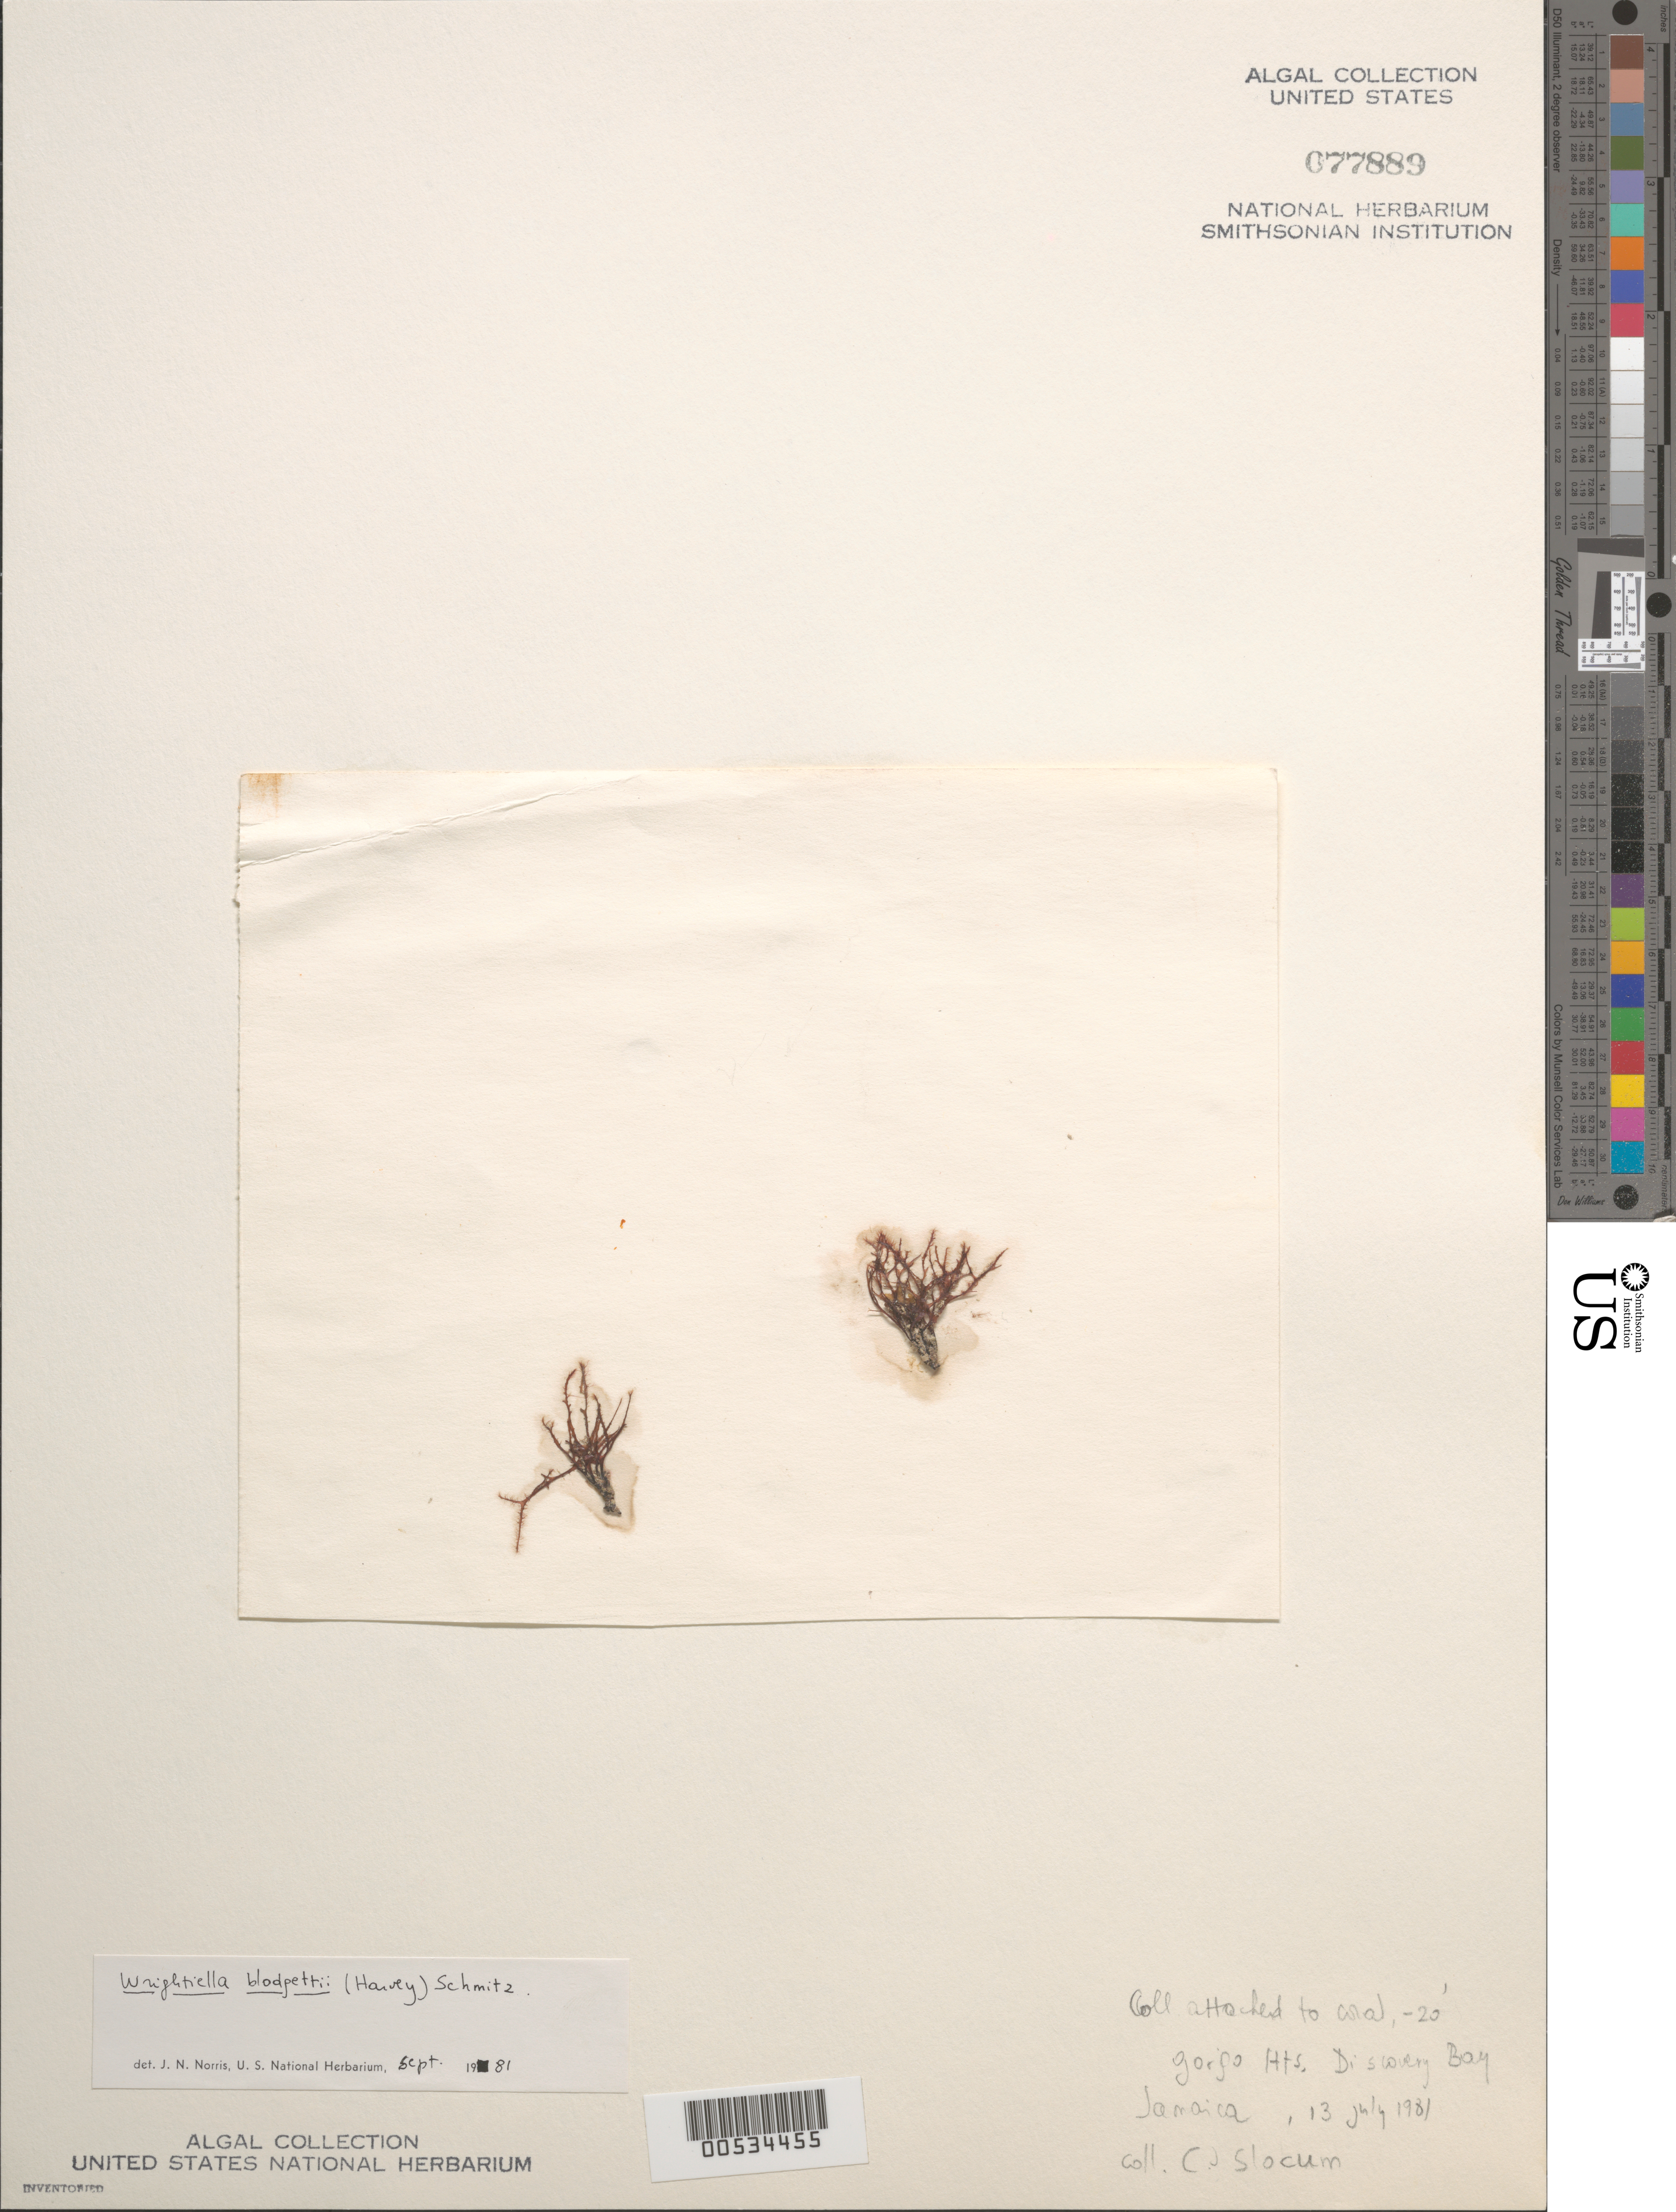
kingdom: Plantae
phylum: Rhodophyta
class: Florideophyceae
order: Ceramiales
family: Rhodomelaceae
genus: Wrightiella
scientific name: Wrightiella blodgettii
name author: (Harv.) F. Schmitz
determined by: Norris, James N.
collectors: C. Slocum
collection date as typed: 13 Jul 1981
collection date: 1981-07-13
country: Jamaica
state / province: Saint Ann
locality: Gorgo heights, discovery bay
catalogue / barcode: US 77889